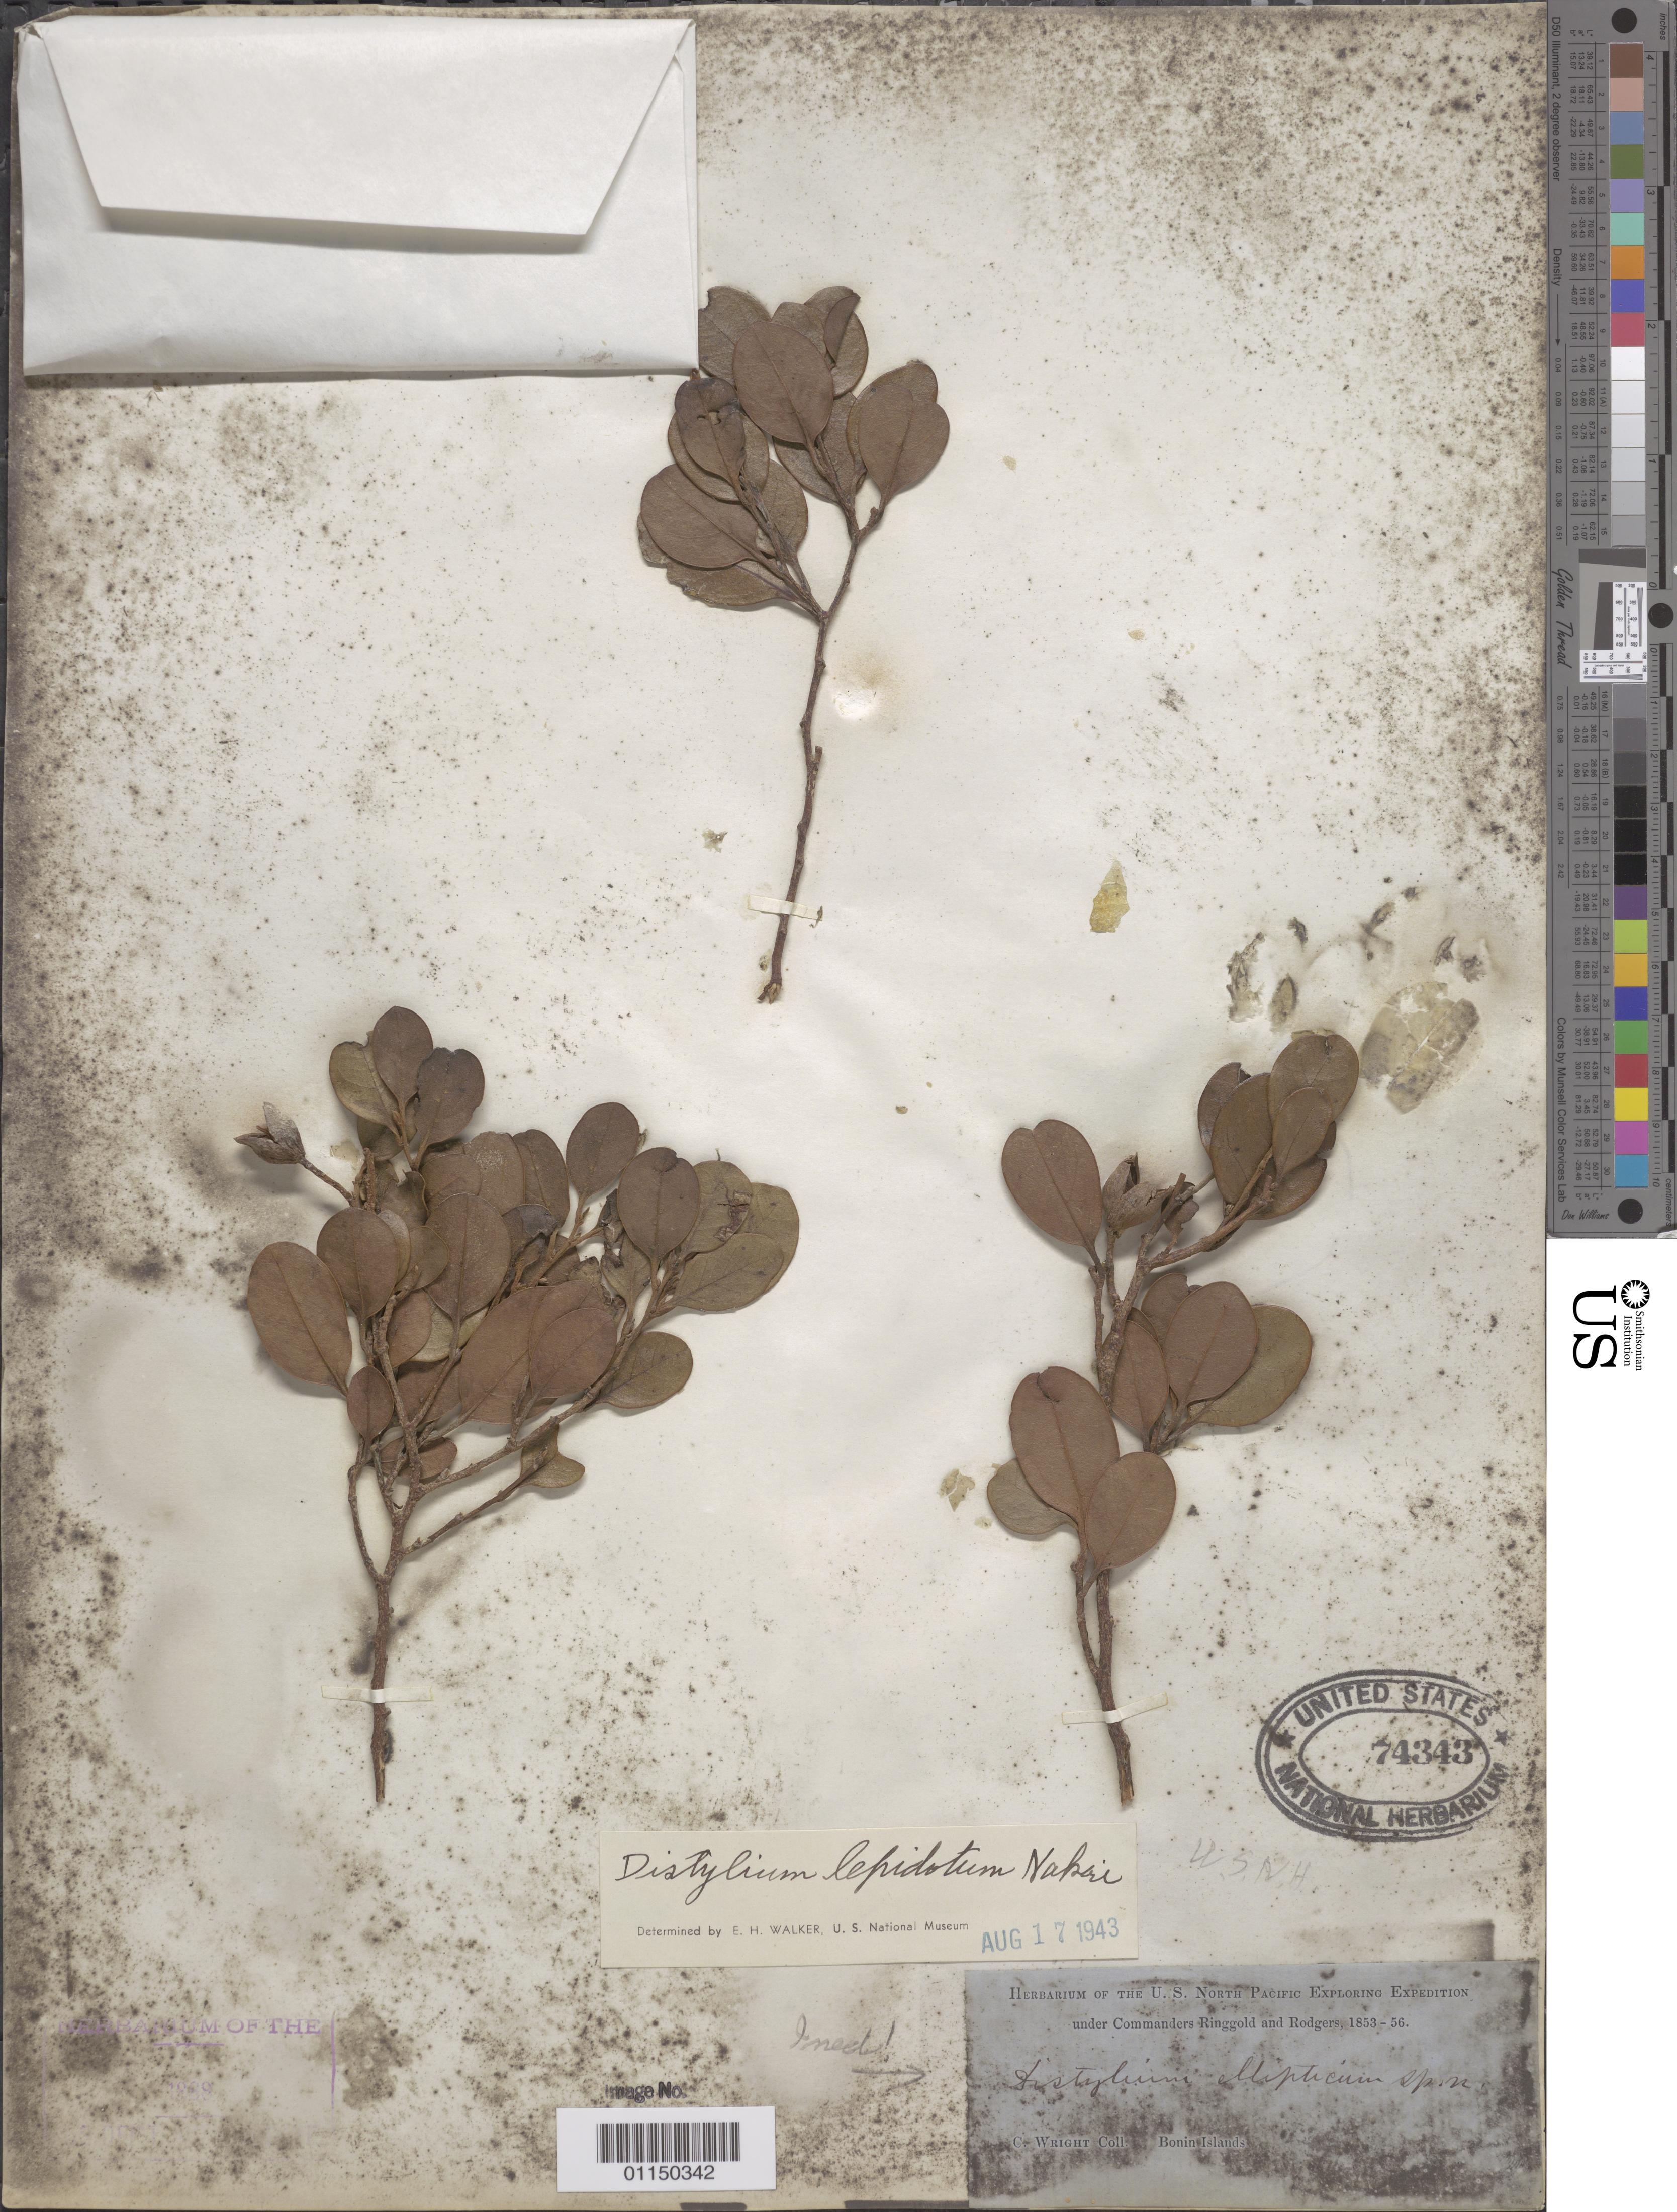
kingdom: Plantae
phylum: Tracheophyta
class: Magnoliopsida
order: Saxifragales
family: Hamamelidaceae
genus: Distylium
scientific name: Distylium lepidotum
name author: Nakai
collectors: C. Wright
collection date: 1853/1856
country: Japan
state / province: Tokyo, Federal City of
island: Bonin Islands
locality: Bonin Islands.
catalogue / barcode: US 74343